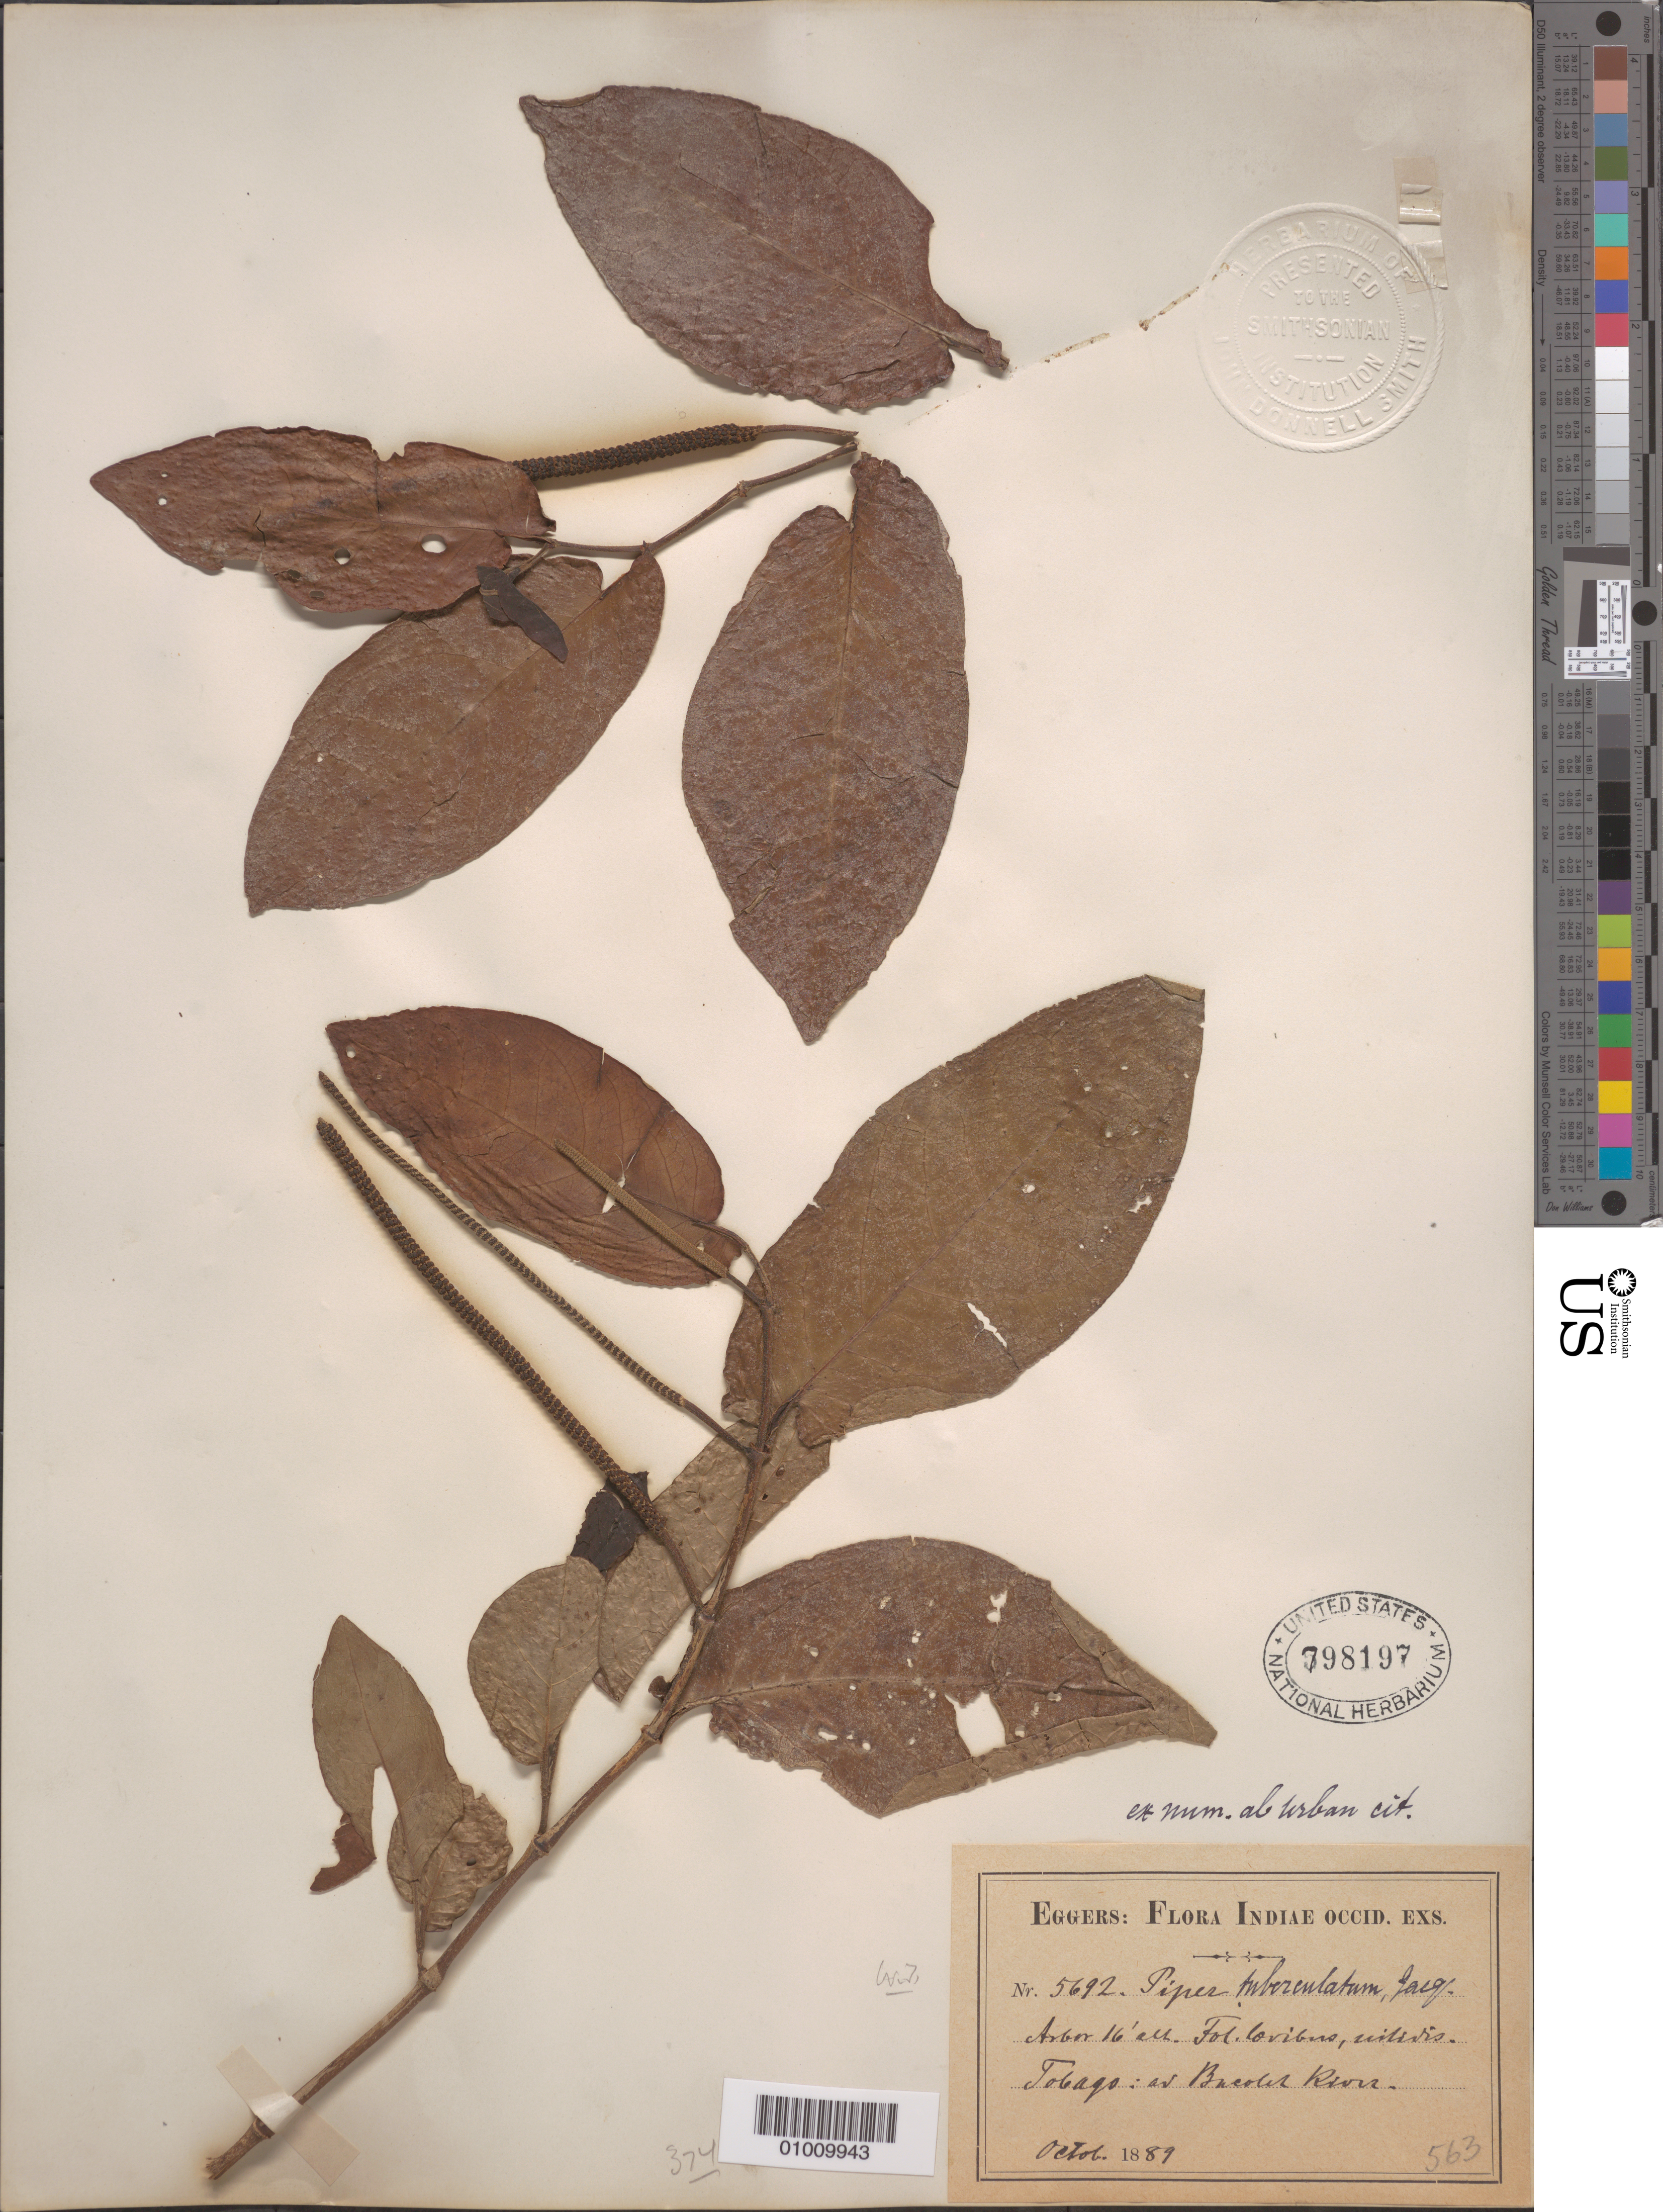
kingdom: Plantae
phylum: Tracheophyta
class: Magnoliopsida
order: Piperales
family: Piperaceae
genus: Piper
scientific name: Piper tuberculatum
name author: Jacq.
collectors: H. F. A. von Eggers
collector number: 5692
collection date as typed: Oct 1889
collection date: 1889-10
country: Trinidad and Tobago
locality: at the Buedir river.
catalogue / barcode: US 798197